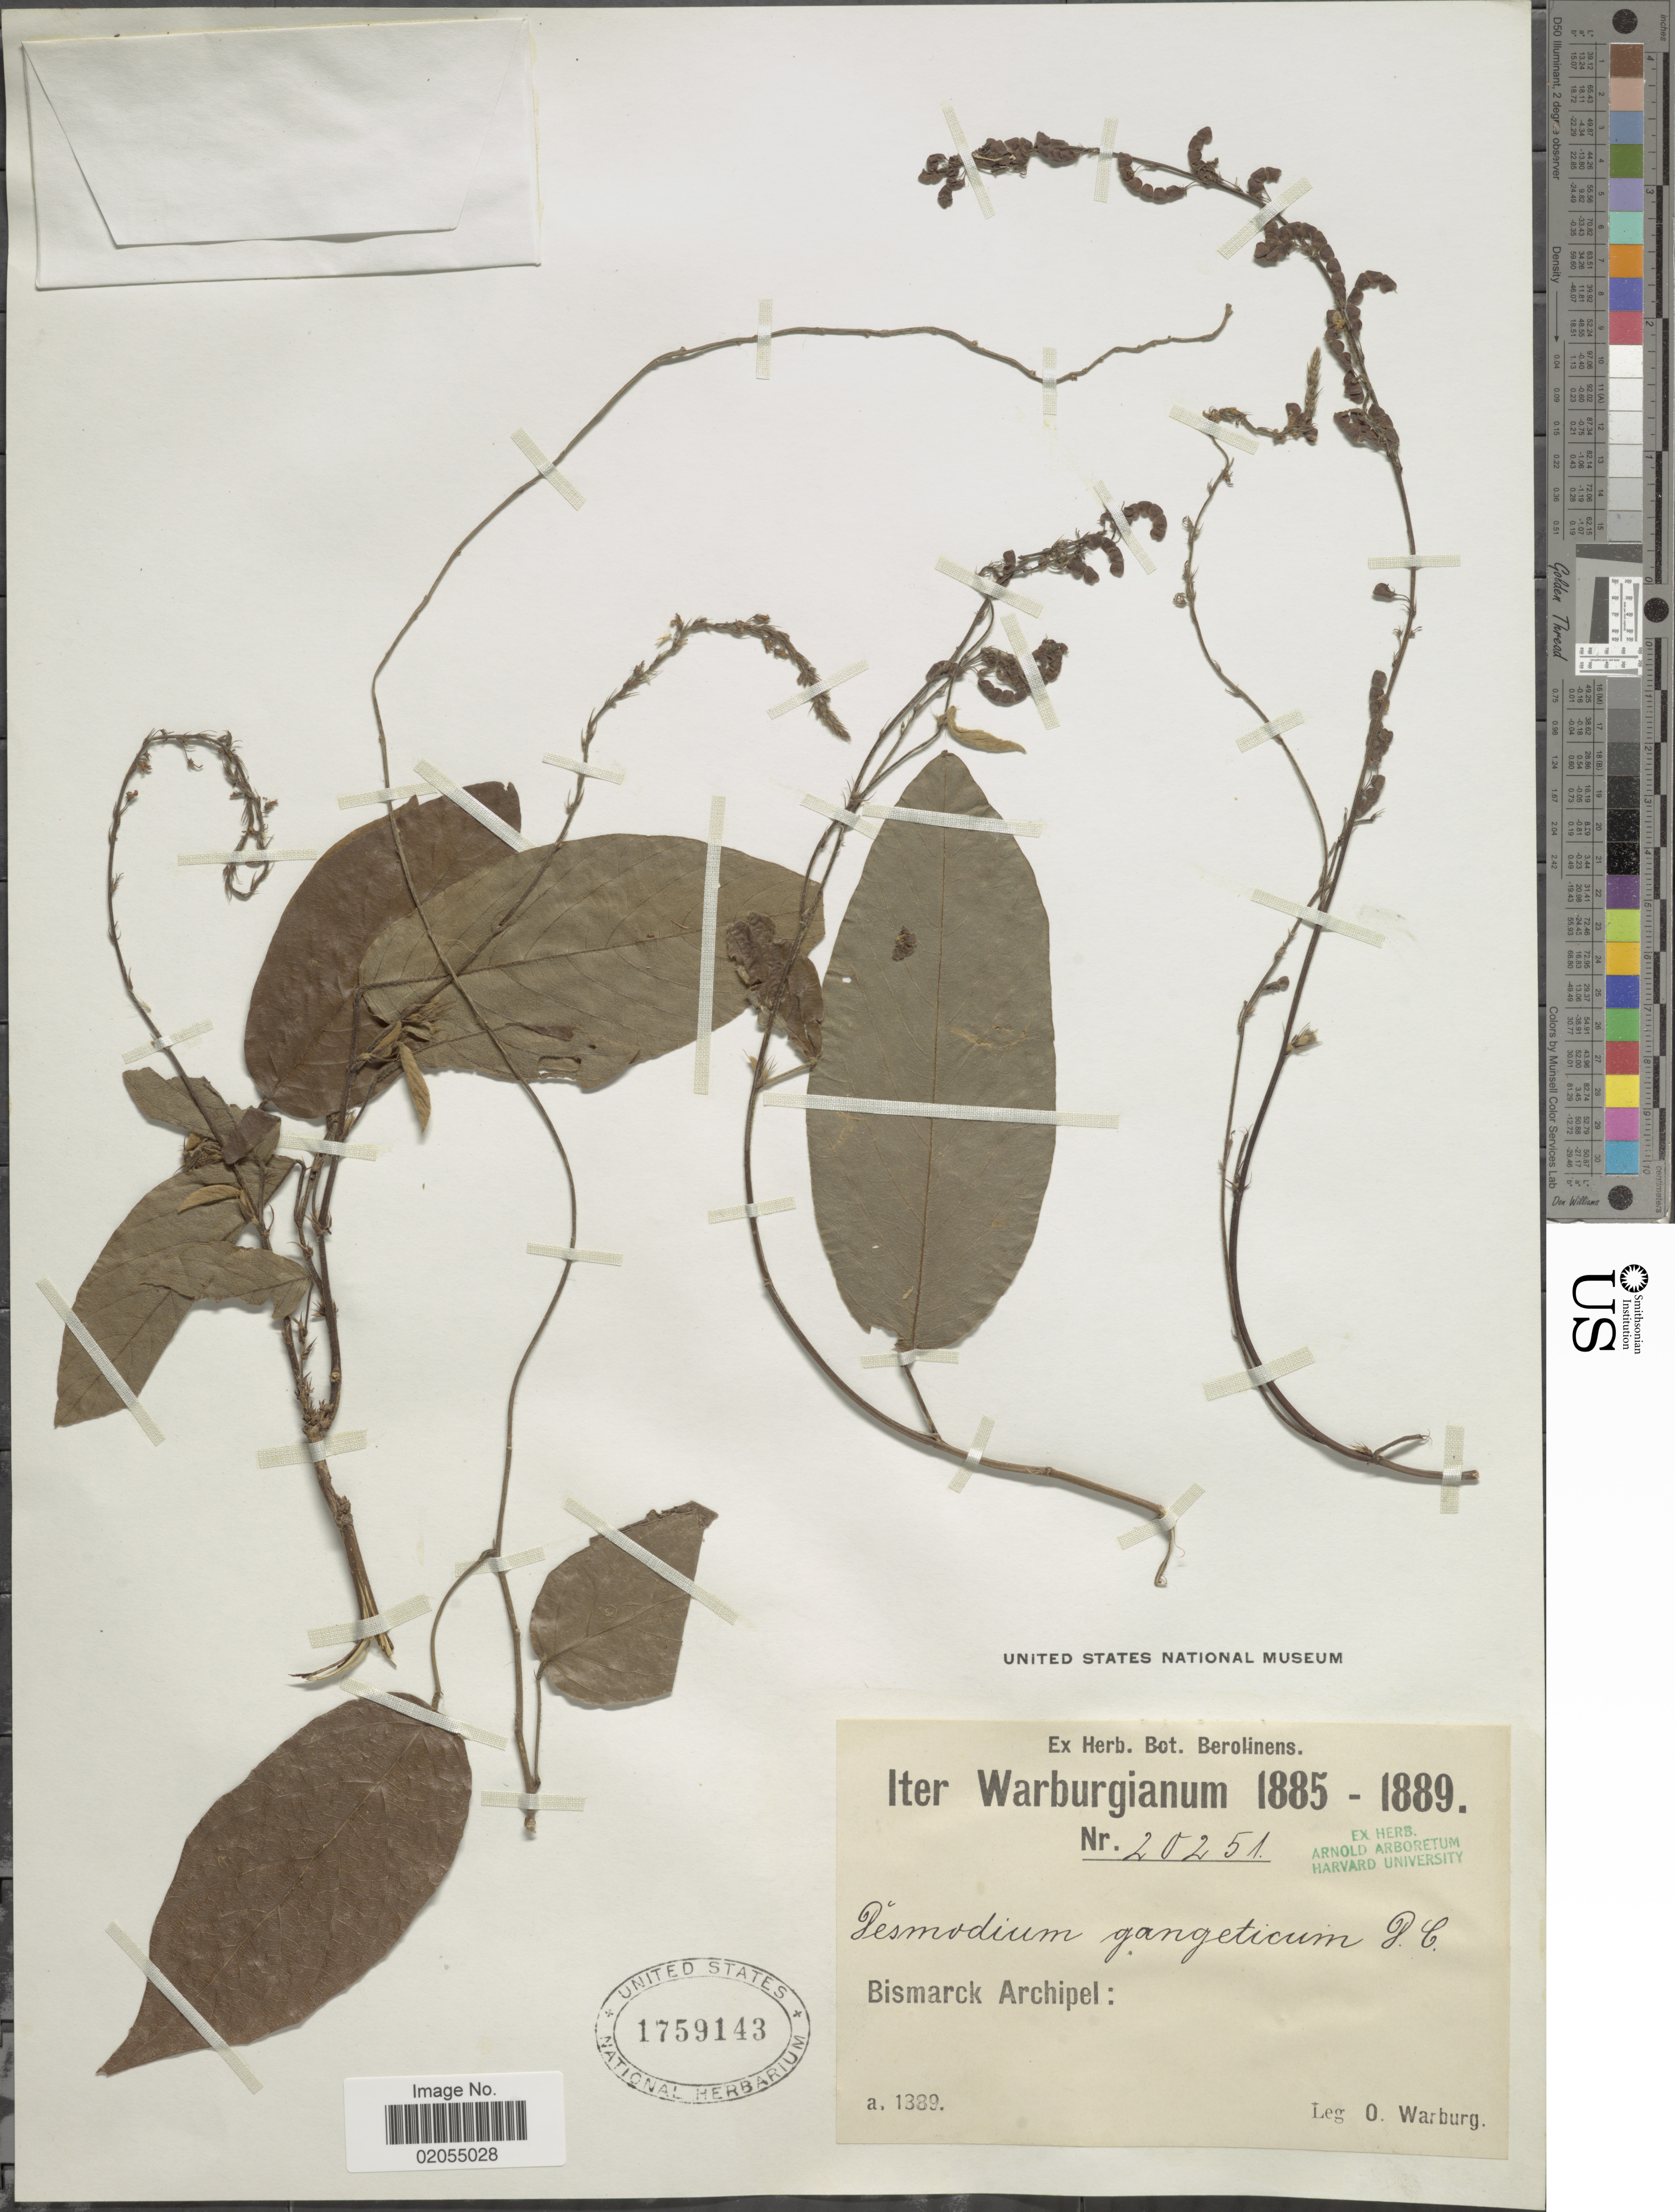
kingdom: Plantae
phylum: Tracheophyta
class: Magnoliopsida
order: Fabales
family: Fabaceae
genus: Pleurolobus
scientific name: Pleurolobus gangeticus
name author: (L.) J. St.-Hil. ex H. Ohashi & K. Ohashi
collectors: O. Warburg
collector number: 20251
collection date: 1885/1889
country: Papua New Guinea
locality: Bismark Archipel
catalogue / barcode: US 1759143